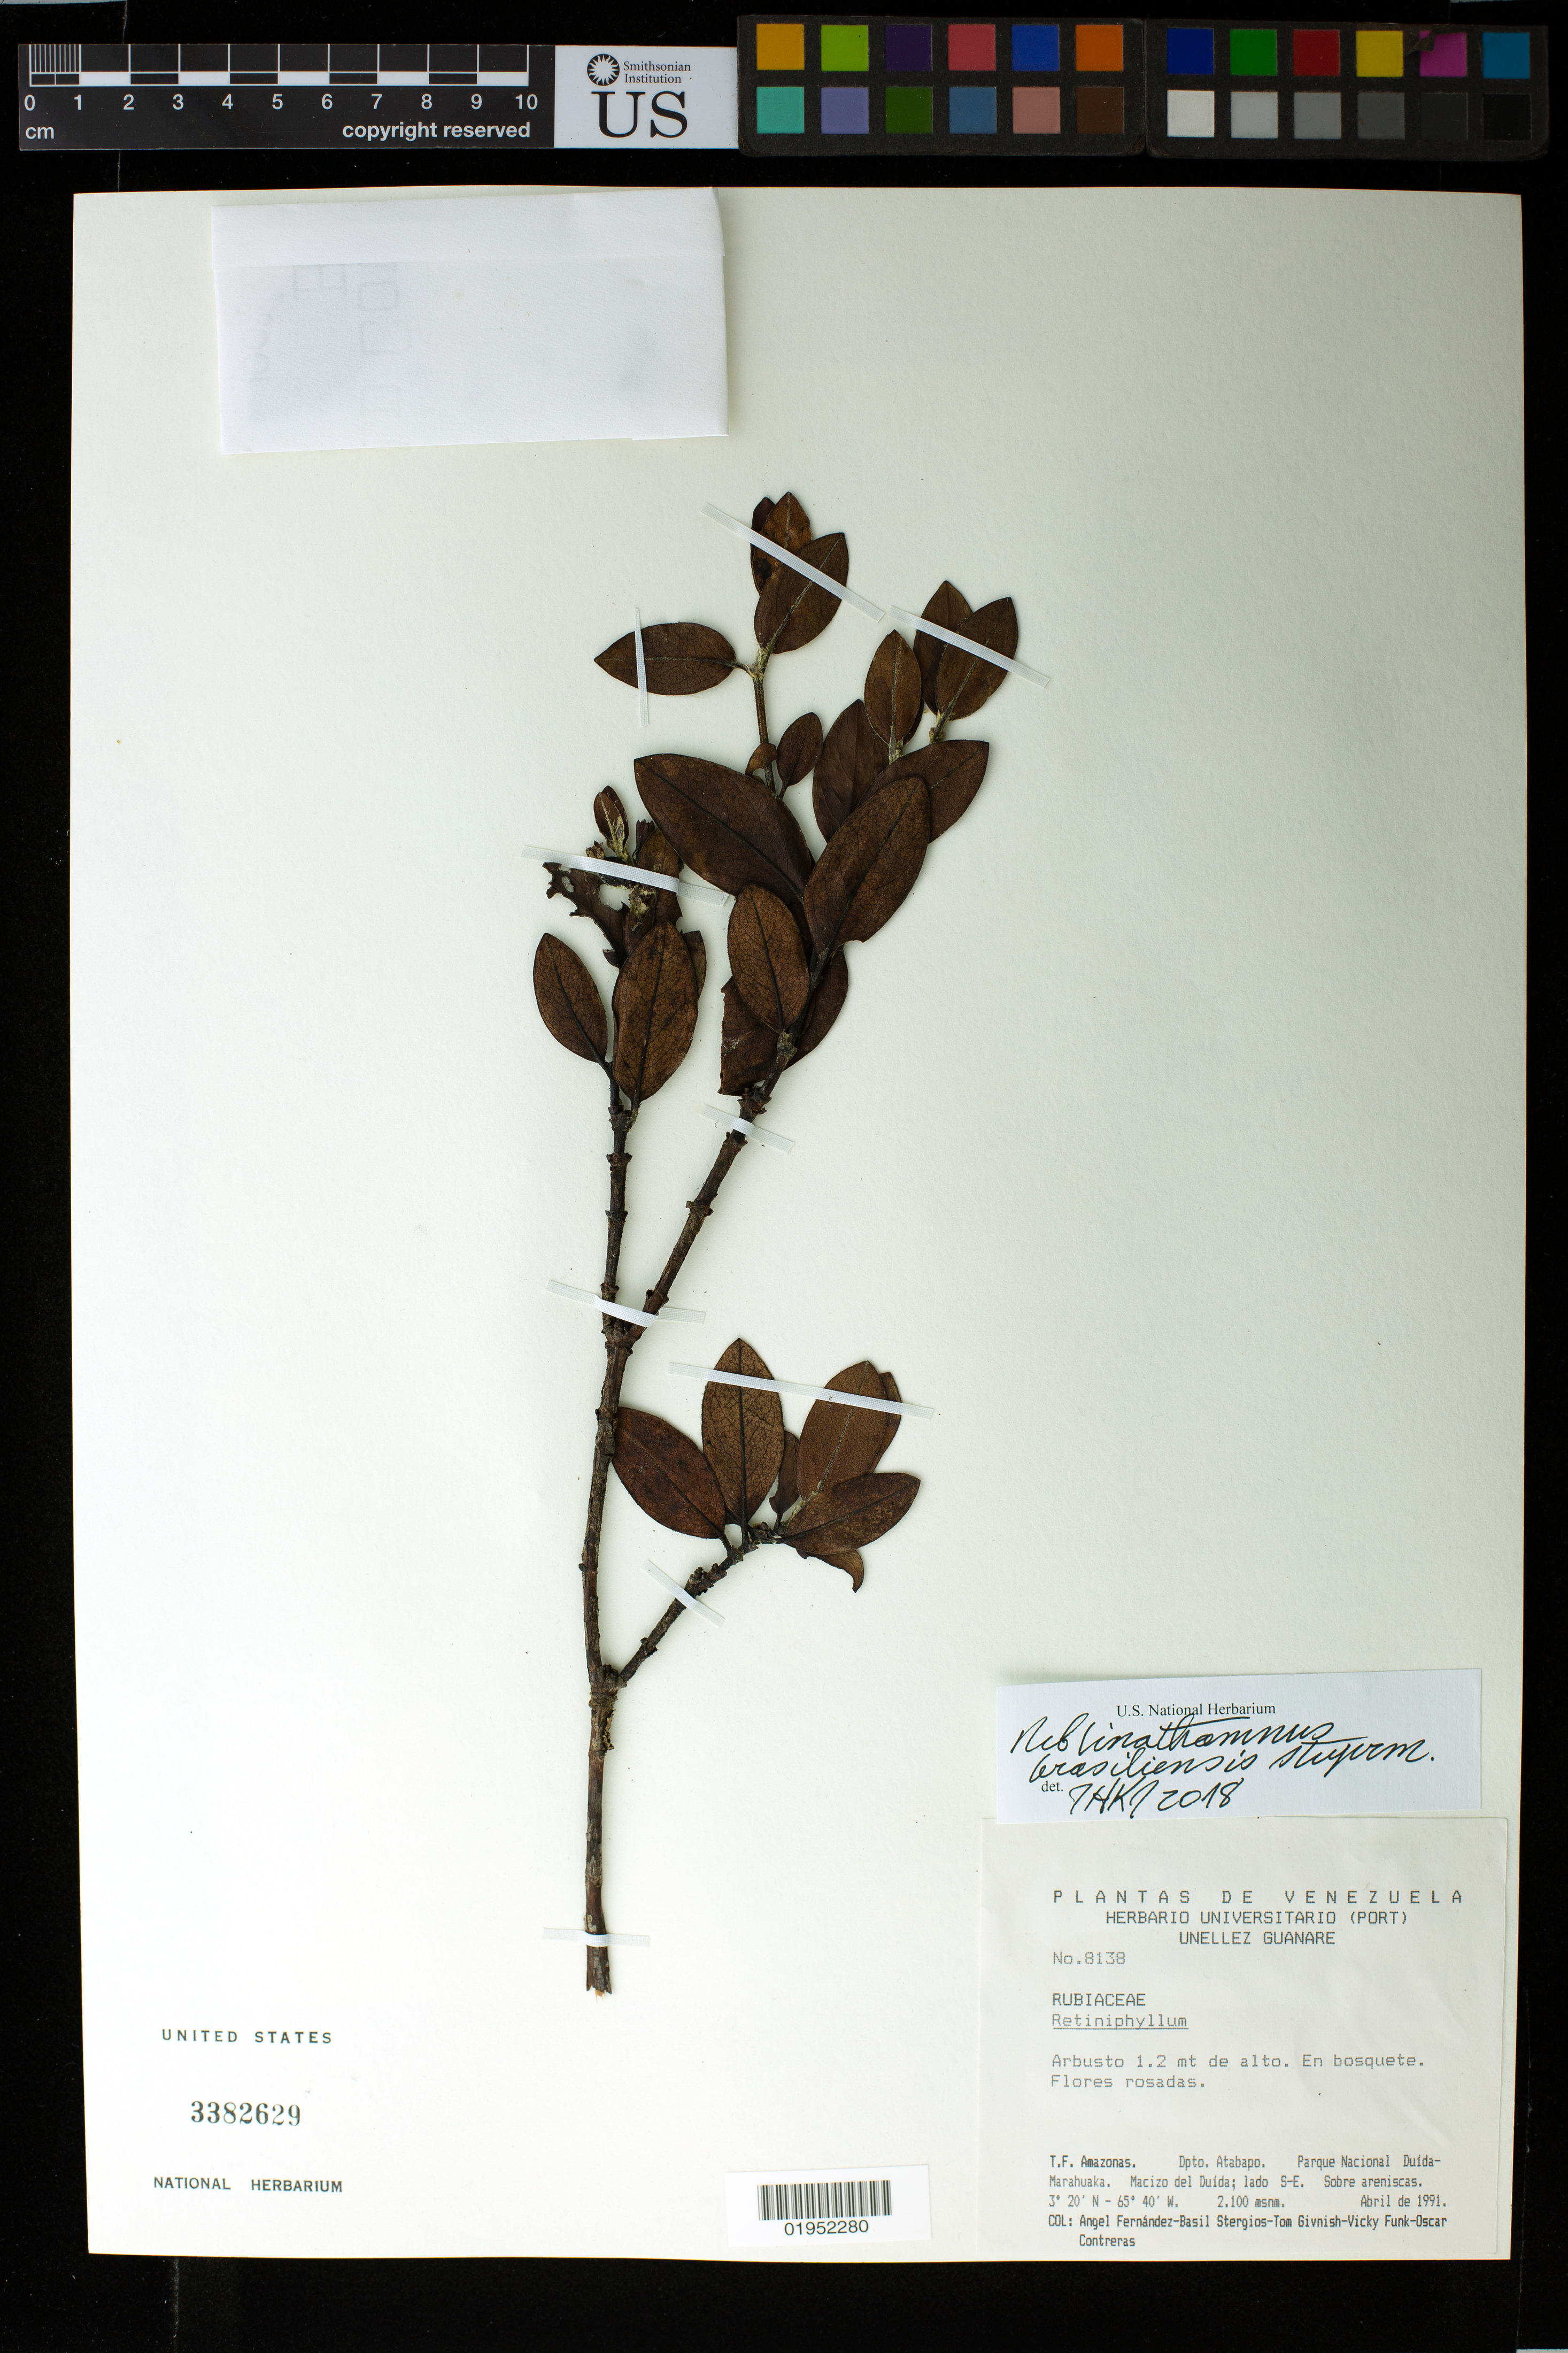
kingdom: Plantae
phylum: Tracheophyta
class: Magnoliopsida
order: Gentianales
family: Rubiaceae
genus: Neblinathamnus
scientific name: Neblinathamnus brasiliensis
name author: Steyerm.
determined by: Kirkbride, J. H.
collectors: A. Fernández, B. G. Stergios, T. J. Givnish, V. Funk & O. Contreras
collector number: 8138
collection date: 1991-04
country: Venezuela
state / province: Amazonas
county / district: Atabapo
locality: Parque Nacional Duída-Marahuaka, Macizo del Duída, lado SE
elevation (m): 2100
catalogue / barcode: US 3382629